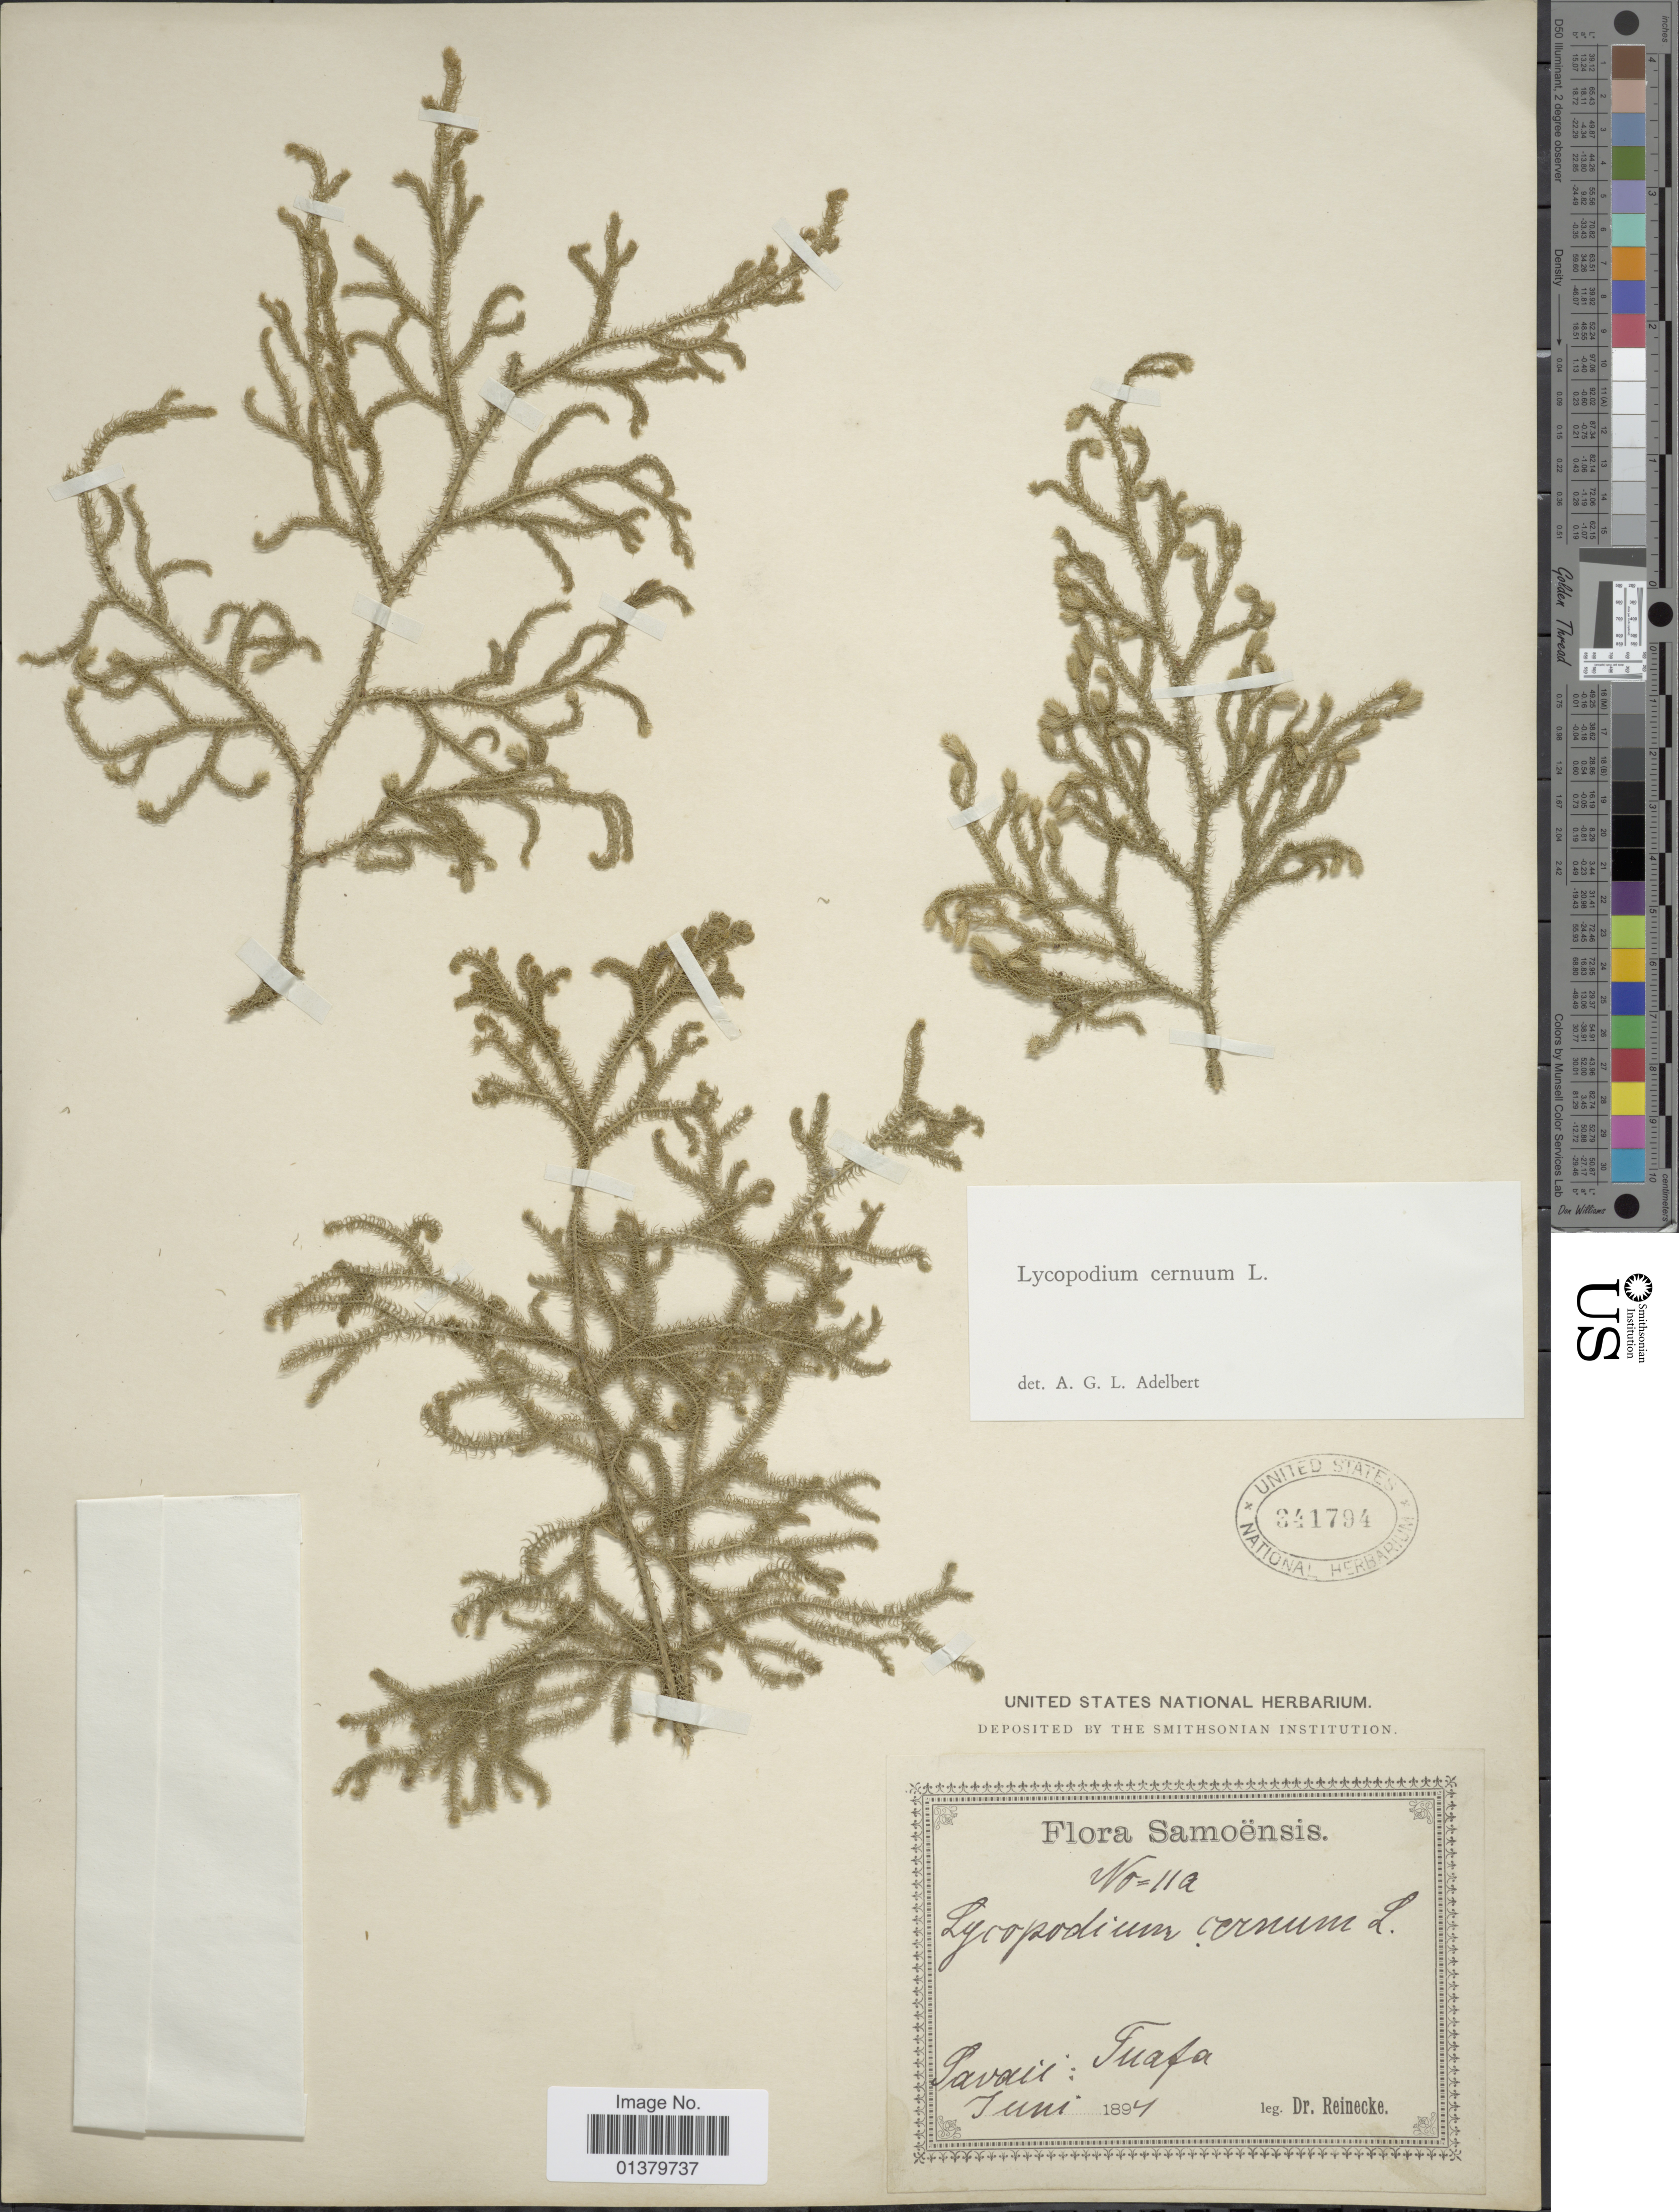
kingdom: Plantae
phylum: Tracheophyta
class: Lycopodiopsida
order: Lycopodiales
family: Lycopodiaceae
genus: Palhinhaea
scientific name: Palhinhaea cernua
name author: (L.) Vasc. & Franco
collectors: -- Reinecke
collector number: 11a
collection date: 1894-06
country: Samoa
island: Savai'i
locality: Samoënsis, Savaii: Tuafa [interpreted]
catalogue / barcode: US 341794